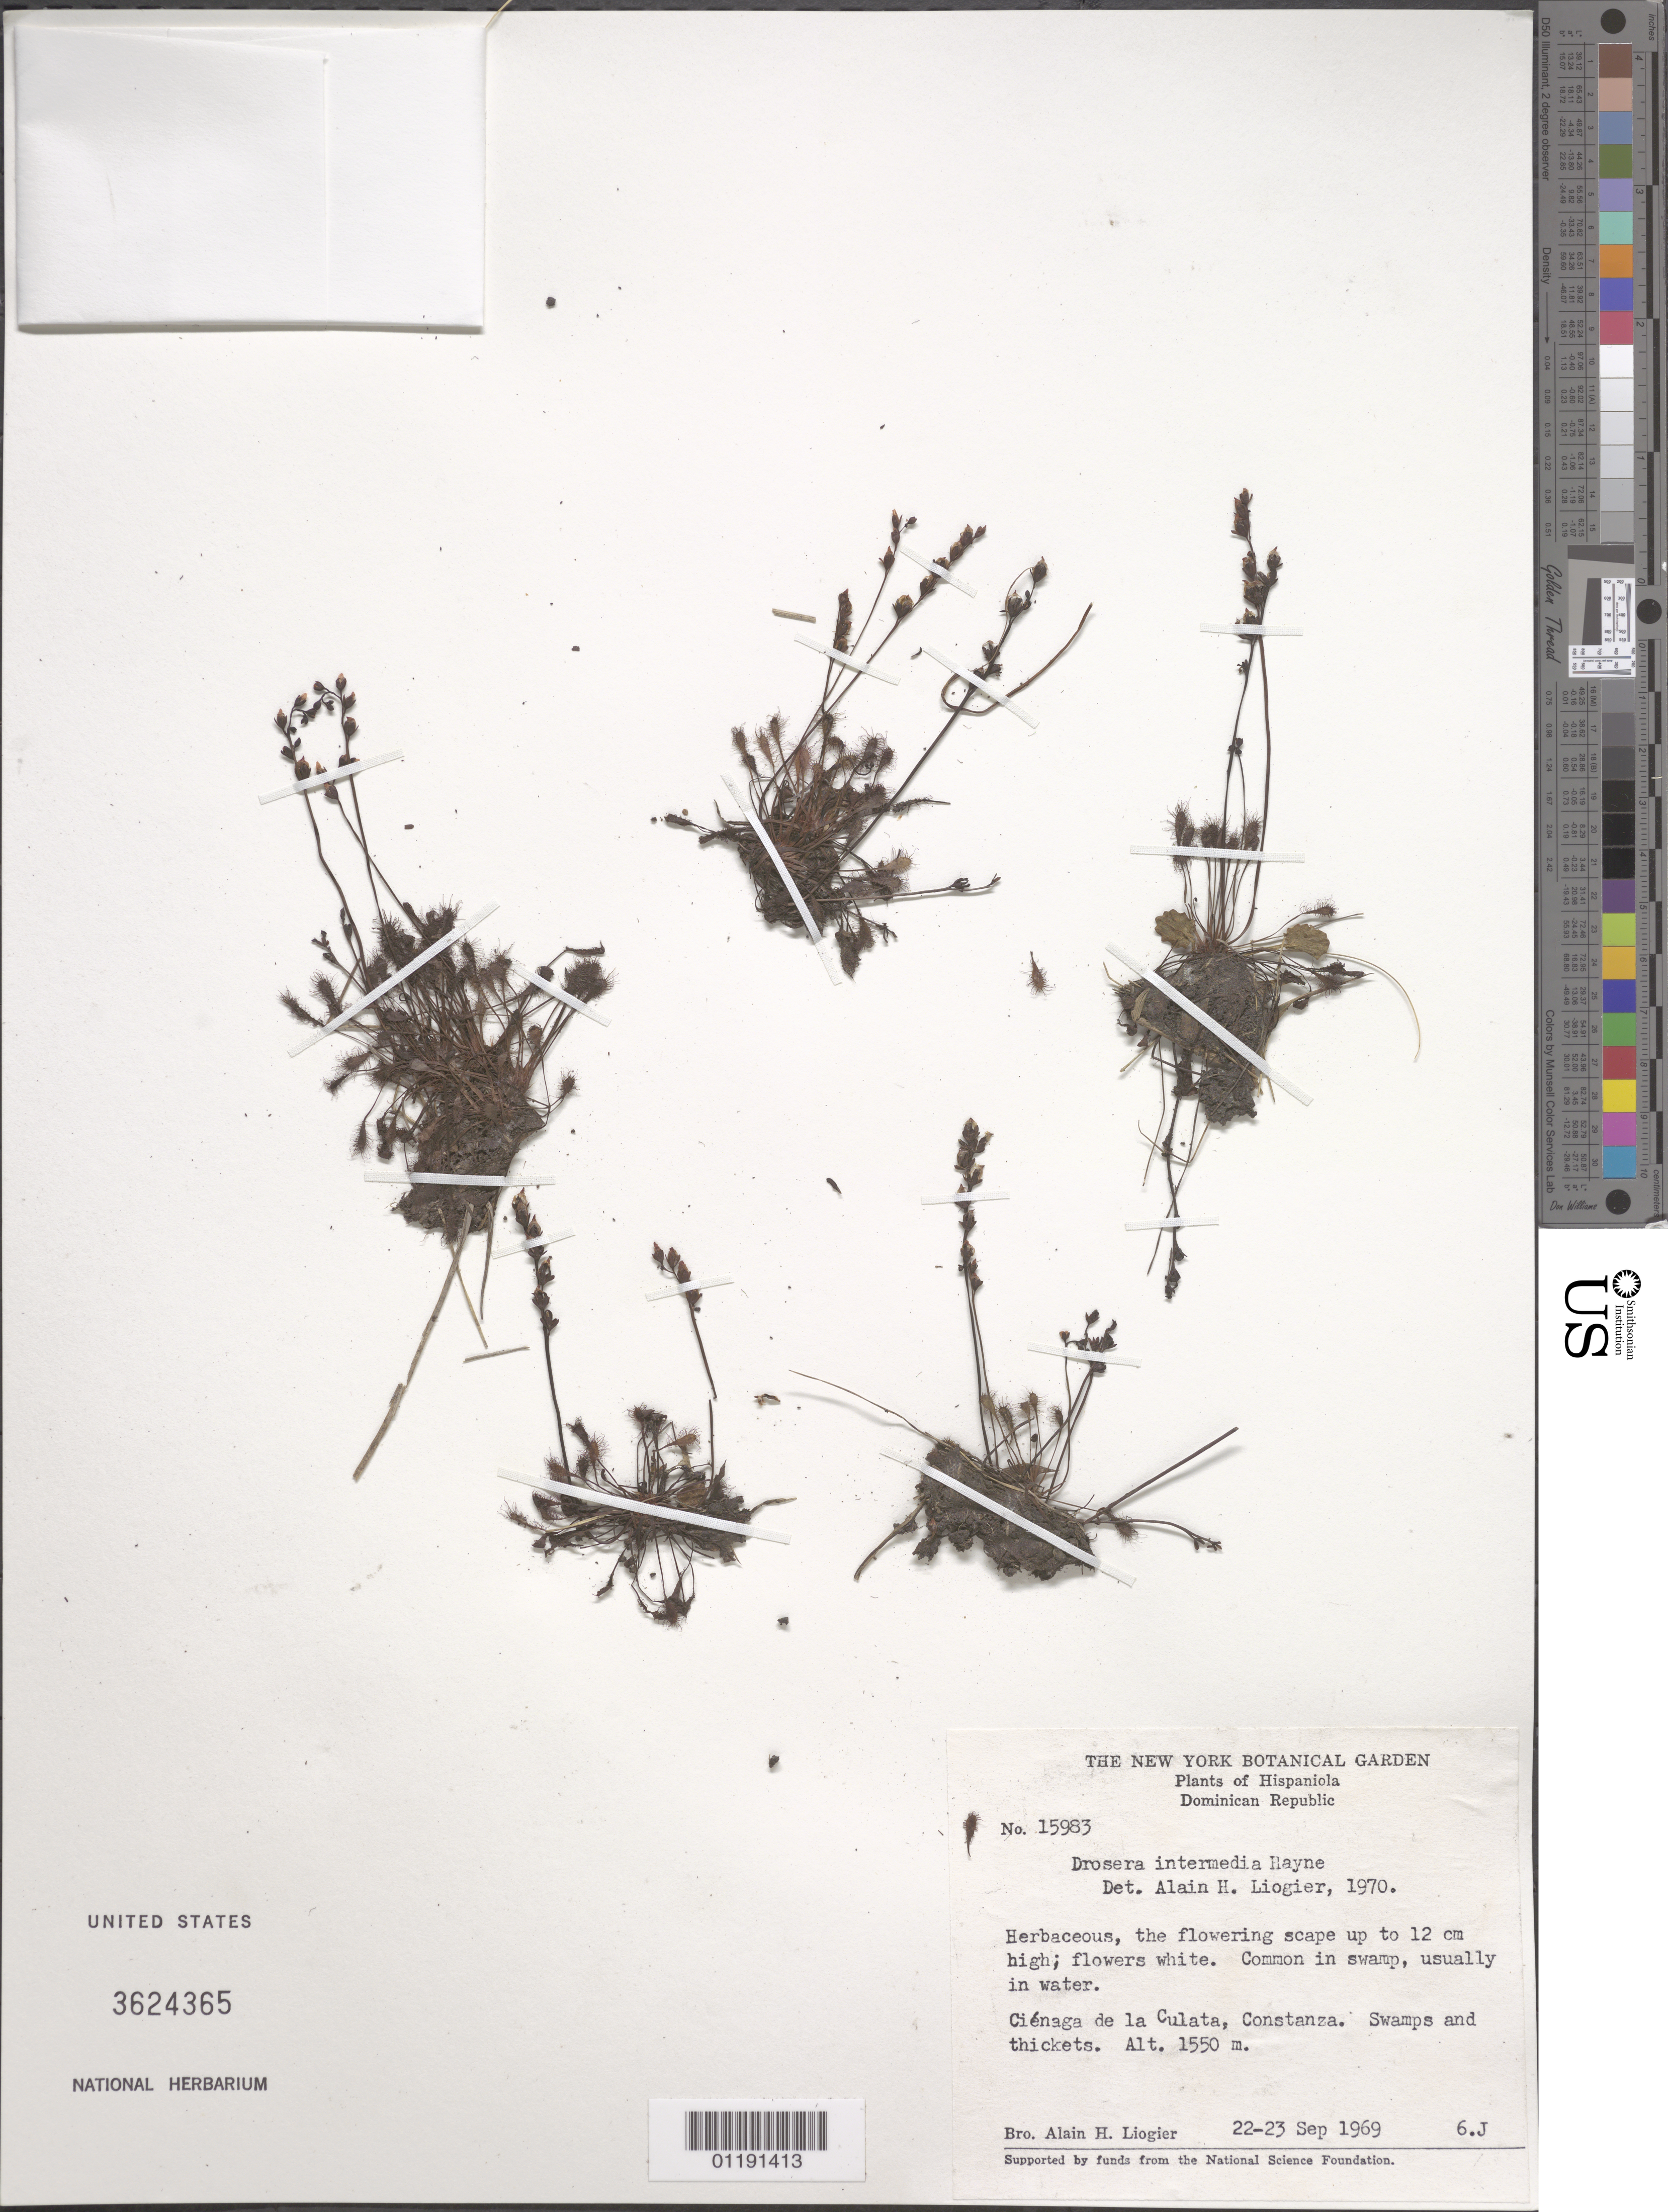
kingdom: Plantae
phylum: Tracheophyta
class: Magnoliopsida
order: Caryophyllales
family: Droseraceae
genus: Drosera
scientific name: Drosera intermedia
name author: Hayne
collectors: A. H. Liogier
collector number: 15983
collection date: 1969-09-22/1969-09-23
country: Dominican Republic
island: Hispaniola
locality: Ciénaga de la Culata, Constanza.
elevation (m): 1550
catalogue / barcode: US 3624365